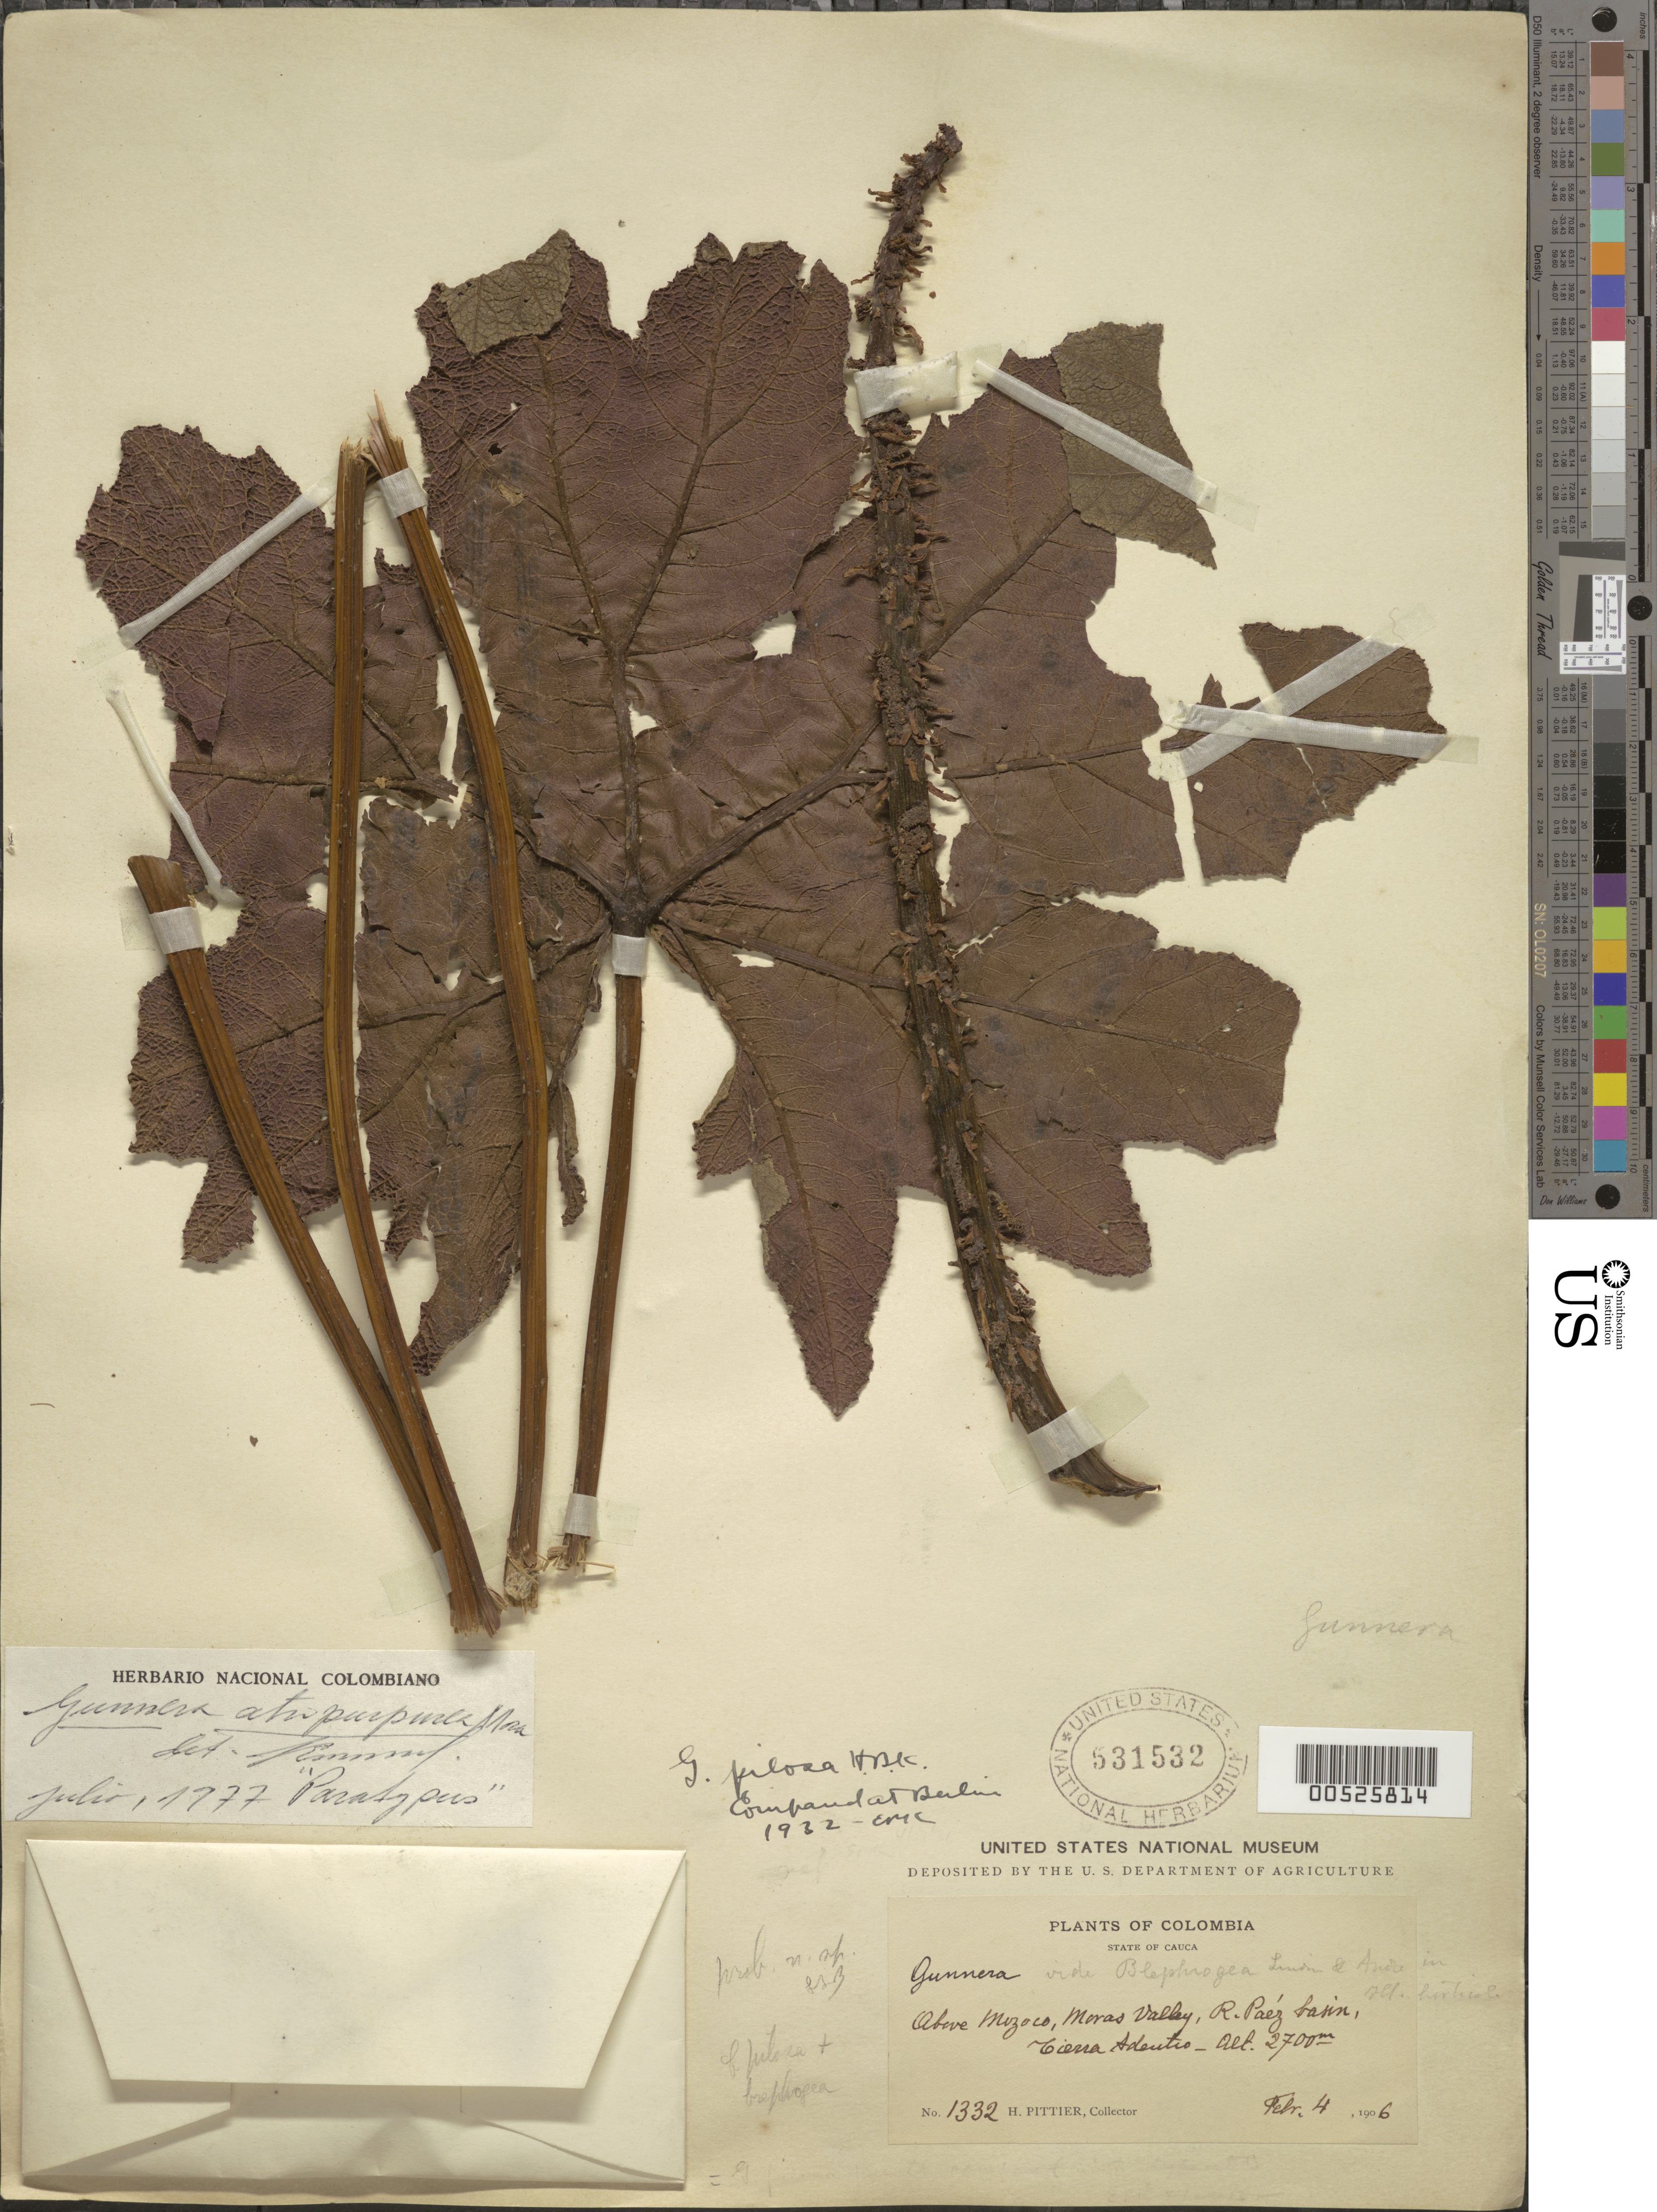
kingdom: Plantae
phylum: Tracheophyta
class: Magnoliopsida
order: Gunnerales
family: Gunneraceae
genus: Gunnera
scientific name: Gunnera atropurpurea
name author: L.E. Mora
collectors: H. F. Pittier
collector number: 1332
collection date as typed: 04 Feb 1906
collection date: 1906-02-04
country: Colombia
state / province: Cauca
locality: Above Mozoco, Moras Valley, R. Paéz Basin, Tierra Adentes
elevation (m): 2700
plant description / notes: Paratype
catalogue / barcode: US 531532